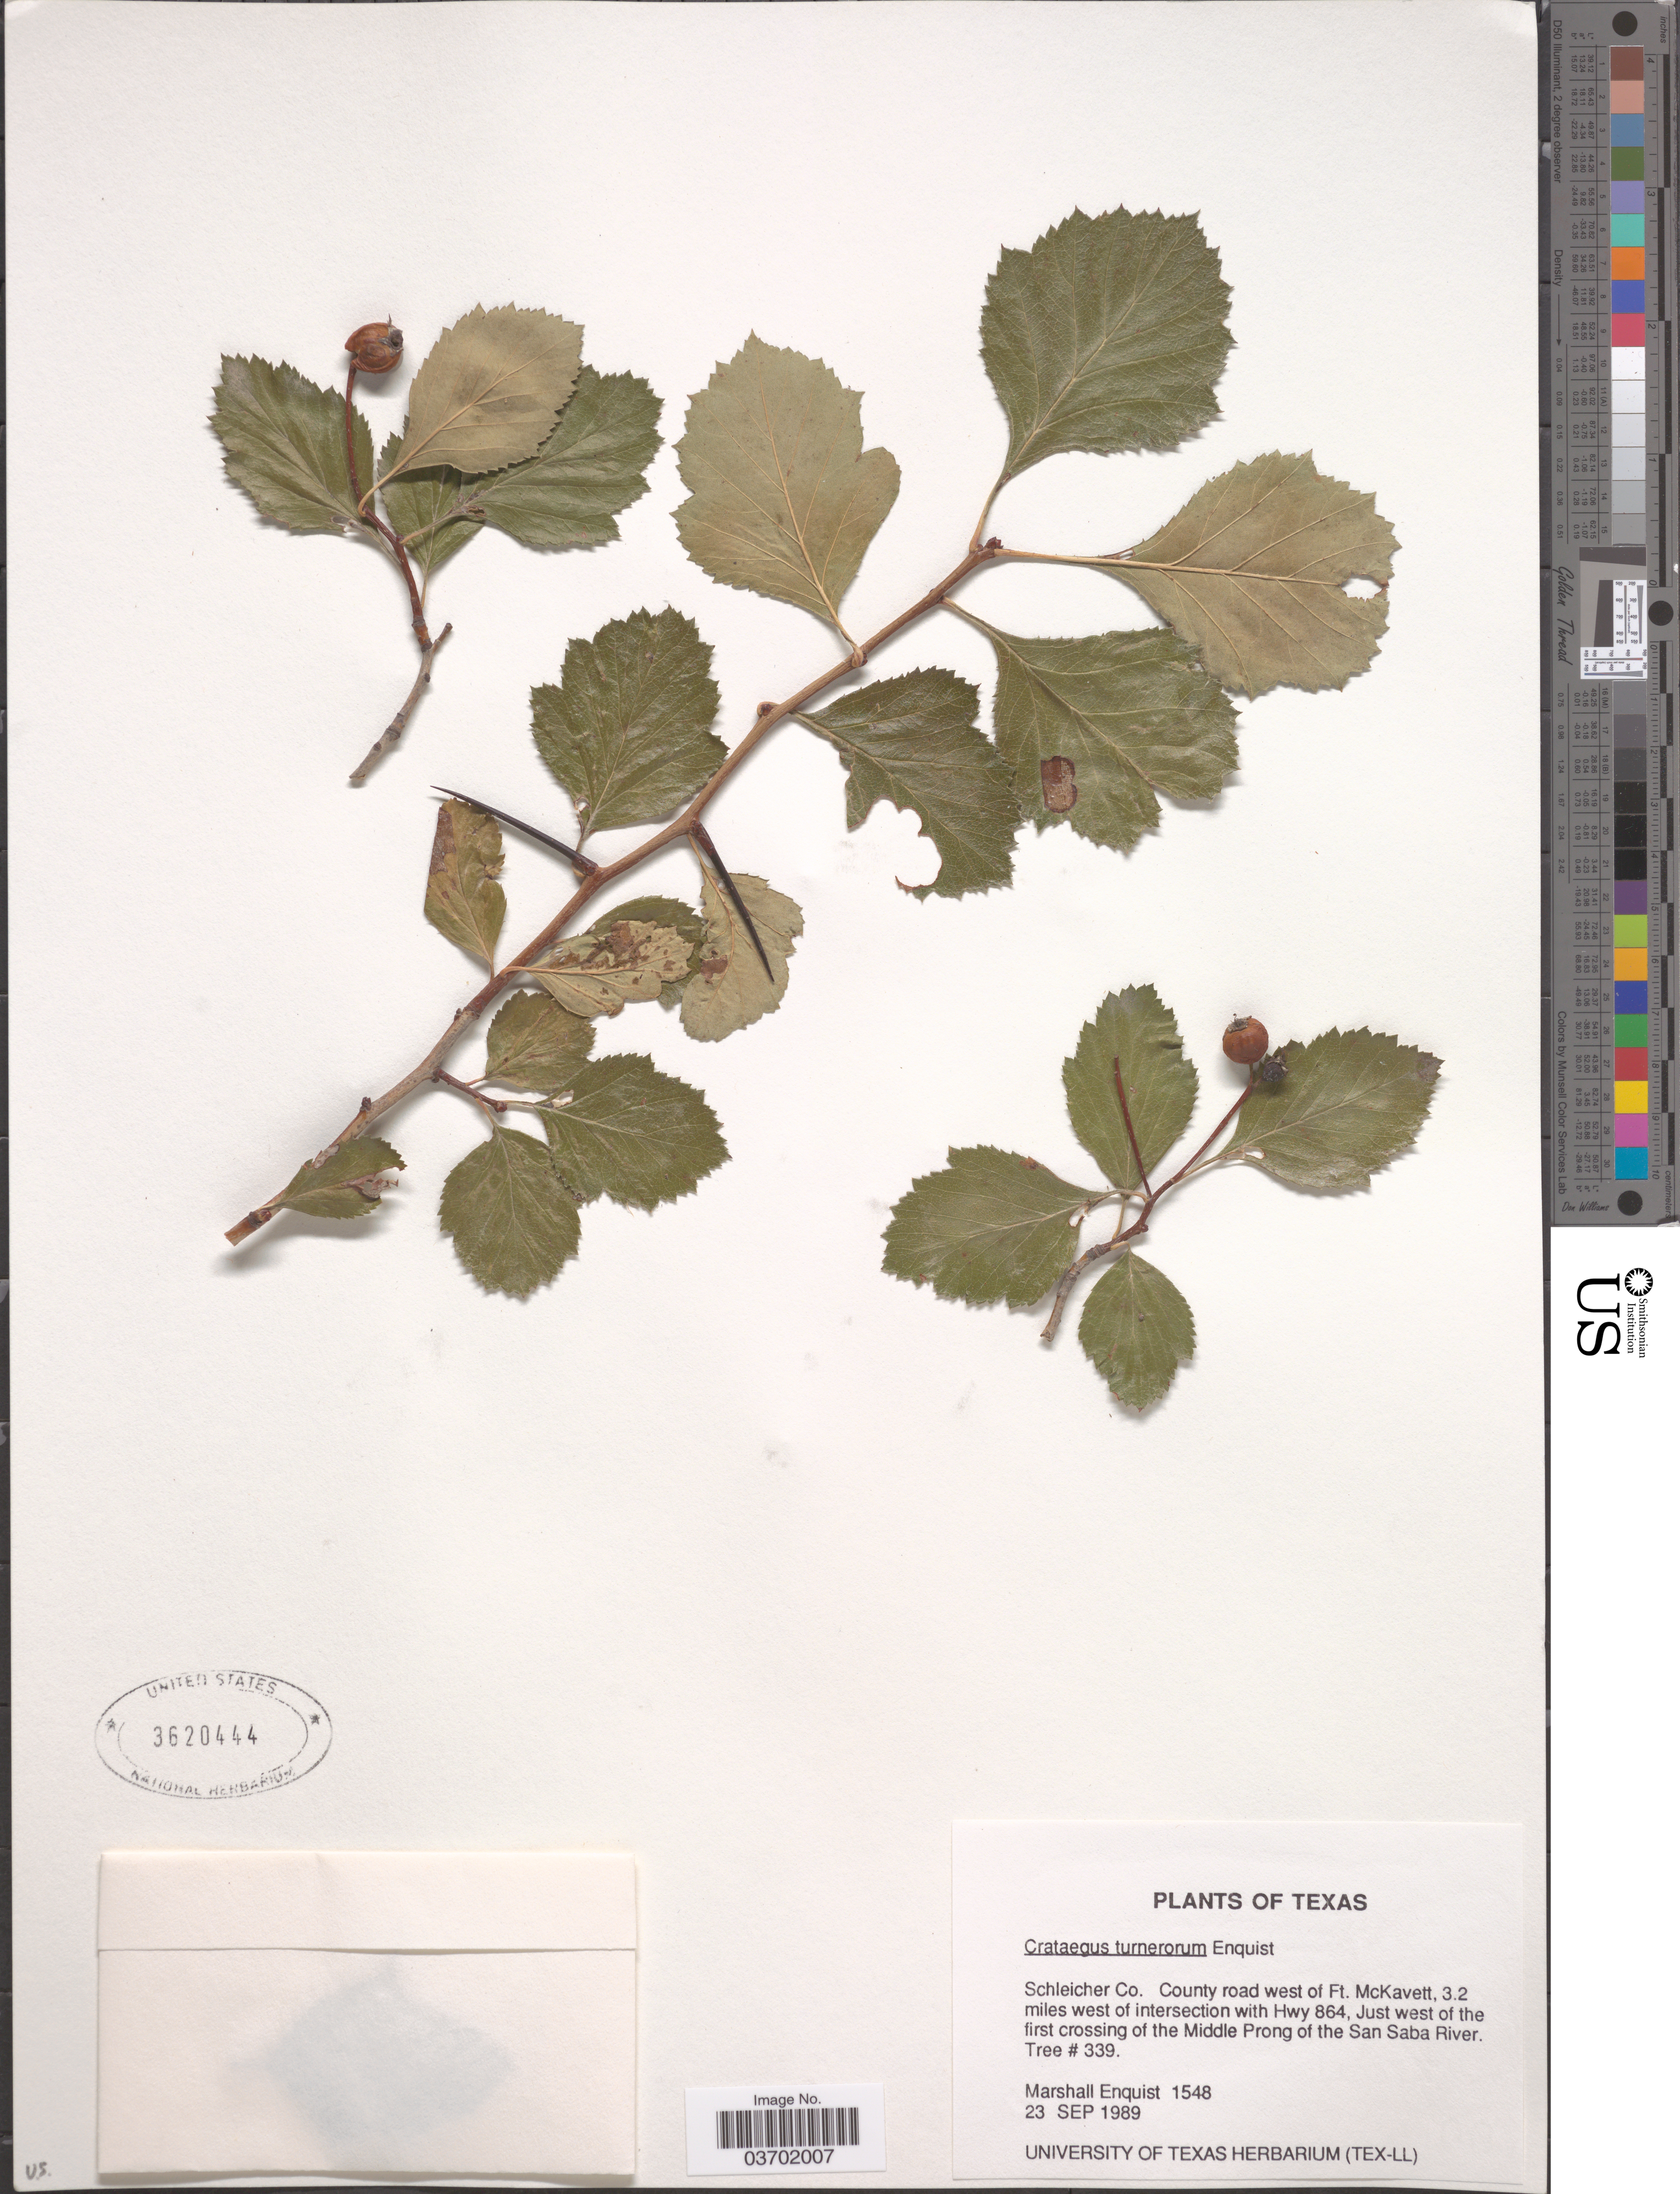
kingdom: Plantae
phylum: Tracheophyta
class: Magnoliopsida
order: Rosales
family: Rosaceae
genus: Crataegus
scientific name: Crataegus turnerorum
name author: Enquist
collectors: M. Enquist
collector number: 1548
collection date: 1989-09-23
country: United States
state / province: Texas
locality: Schleicher Co. County road west of Ft. McKavett, 3.2 miles west of intersection with Hwy 864, Just west of the first crossing of the Middle Prong of the San Saba River.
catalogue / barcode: US 3620444